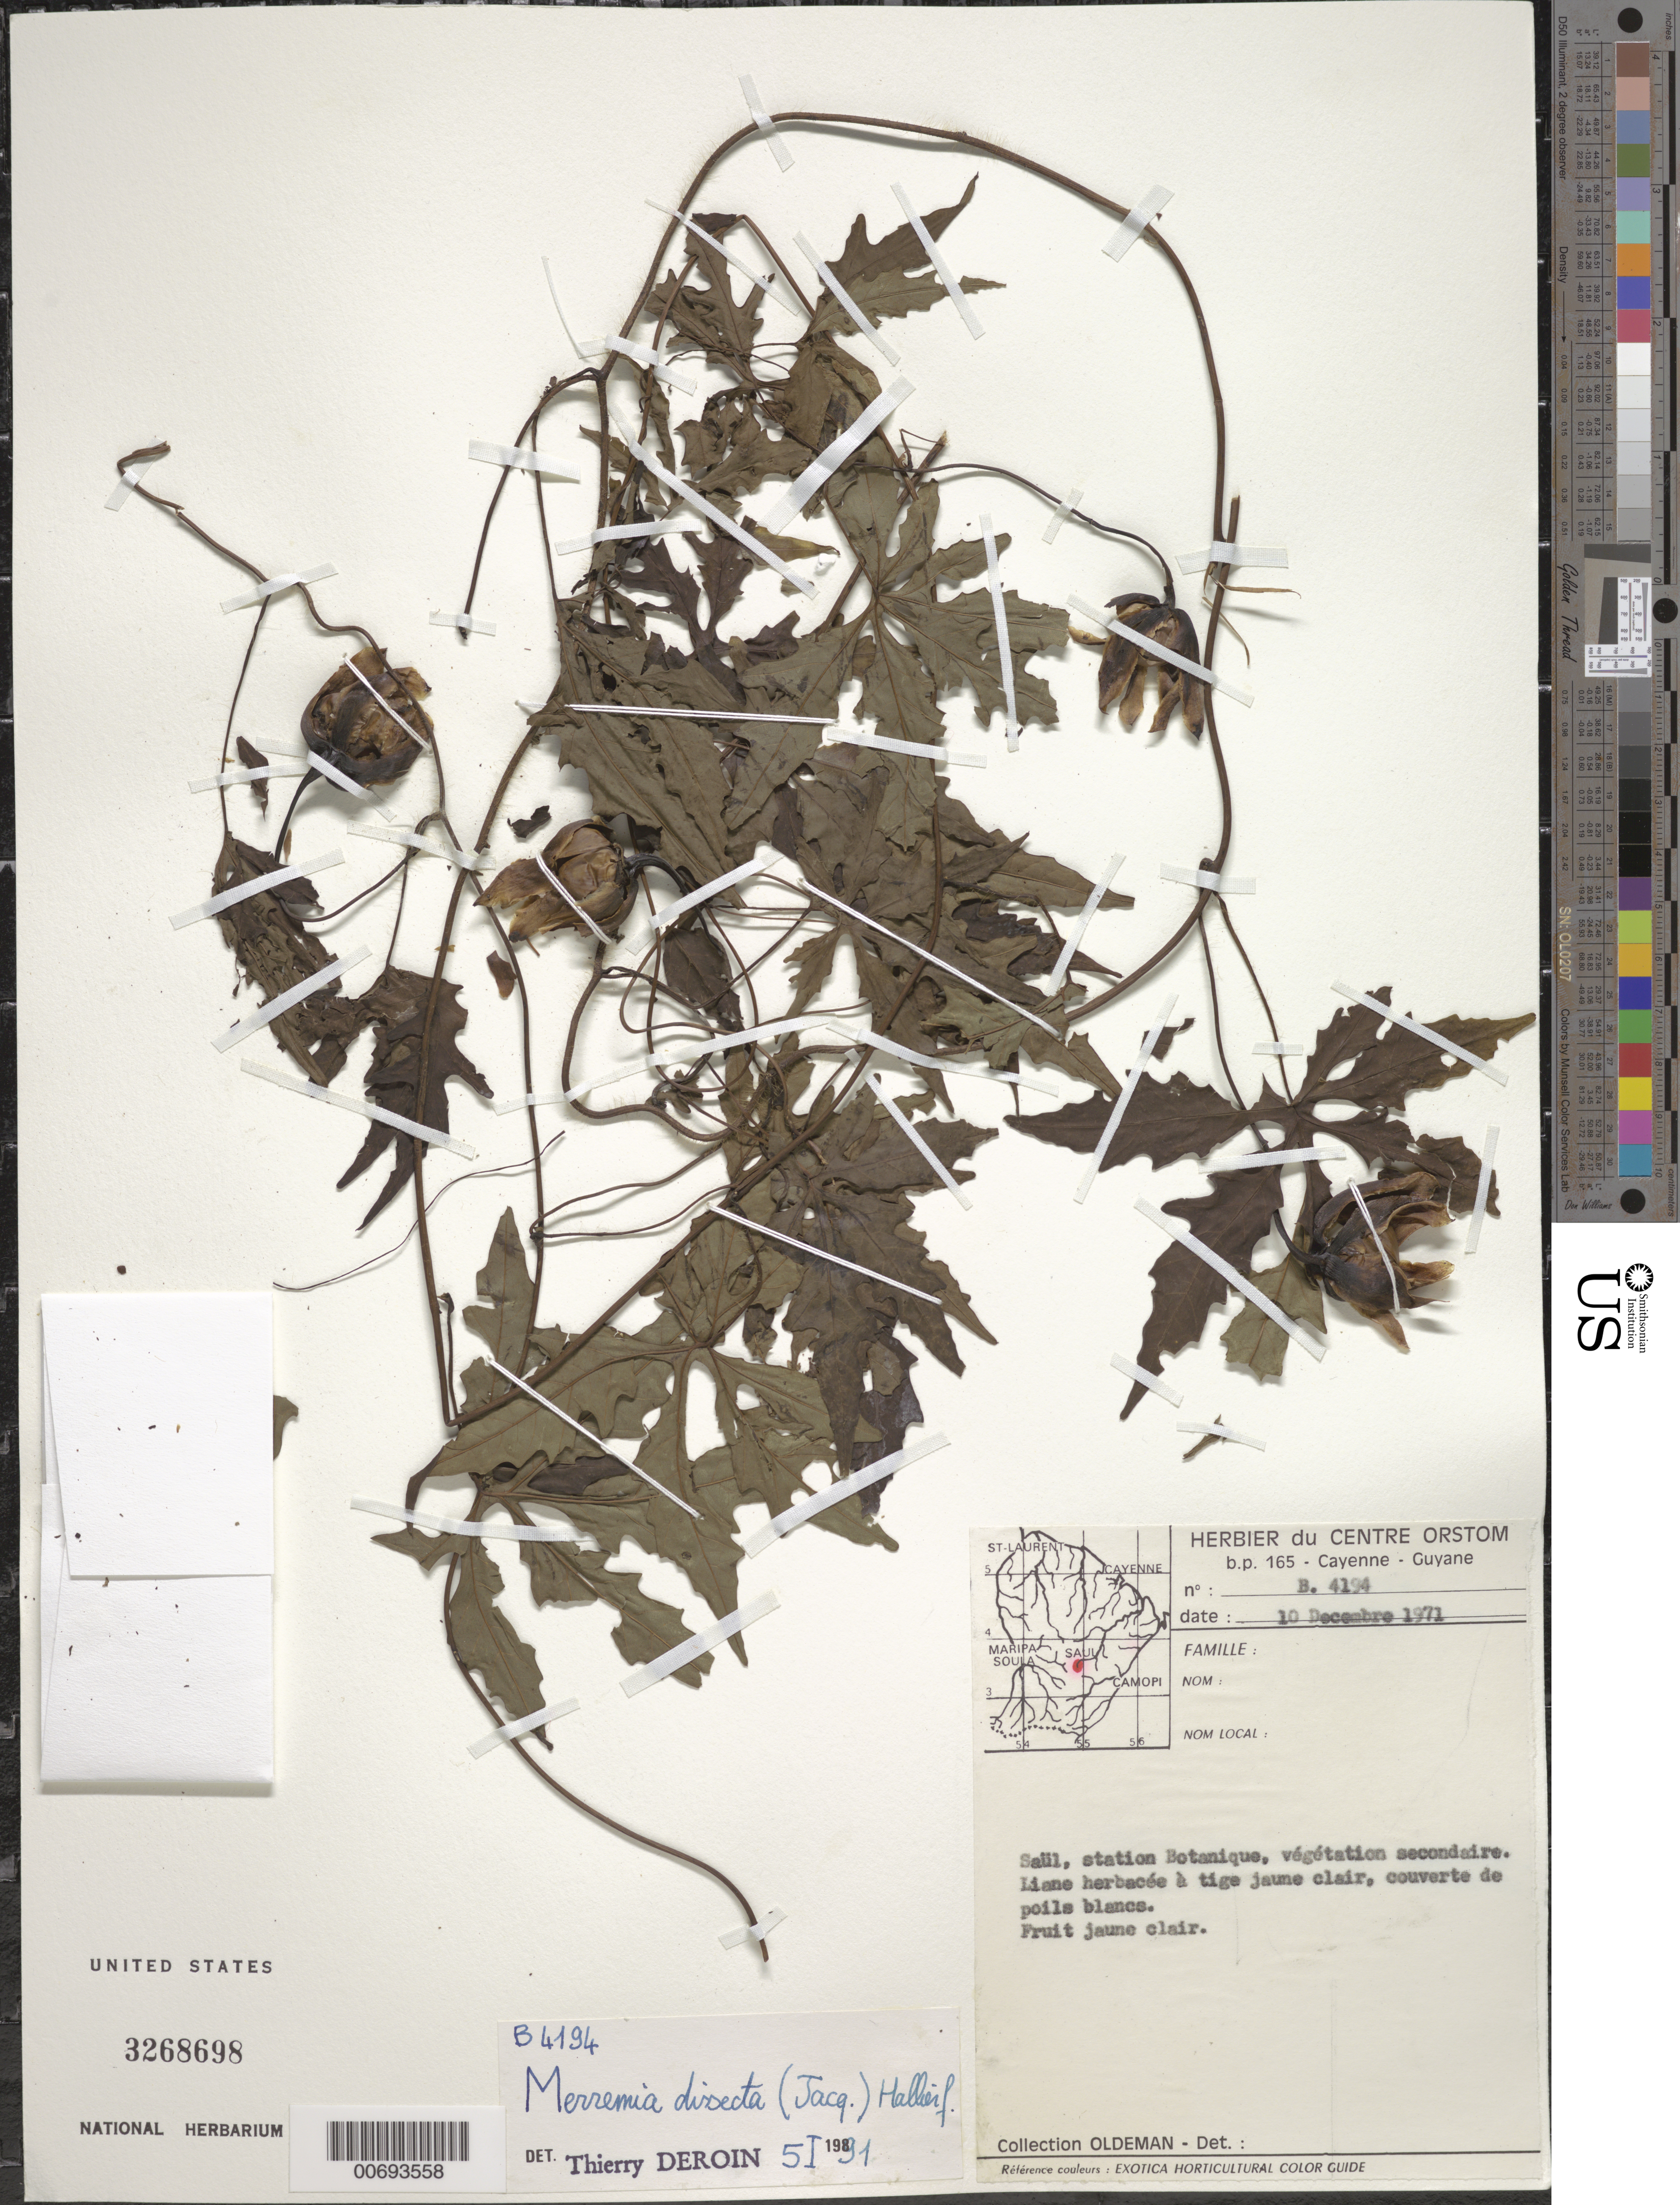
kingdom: Plantae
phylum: Tracheophyta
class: Magnoliopsida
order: Solanales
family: Convolvulaceae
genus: Distimake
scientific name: Distimake dissectus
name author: (Jacq.) A. R. Simões & Staples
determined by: Strong, Mark T., (BOT), Smithsonian Institution - National Museum of Natural History (UNITED STATES)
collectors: R. Oldeman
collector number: B 4194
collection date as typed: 10-Dec-71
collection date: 1971-12-10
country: French Guiana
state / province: Saint-Laurent-du-Maroni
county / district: Saül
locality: Saül, station botanique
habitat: Secondary vegetation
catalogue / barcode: US 3268698